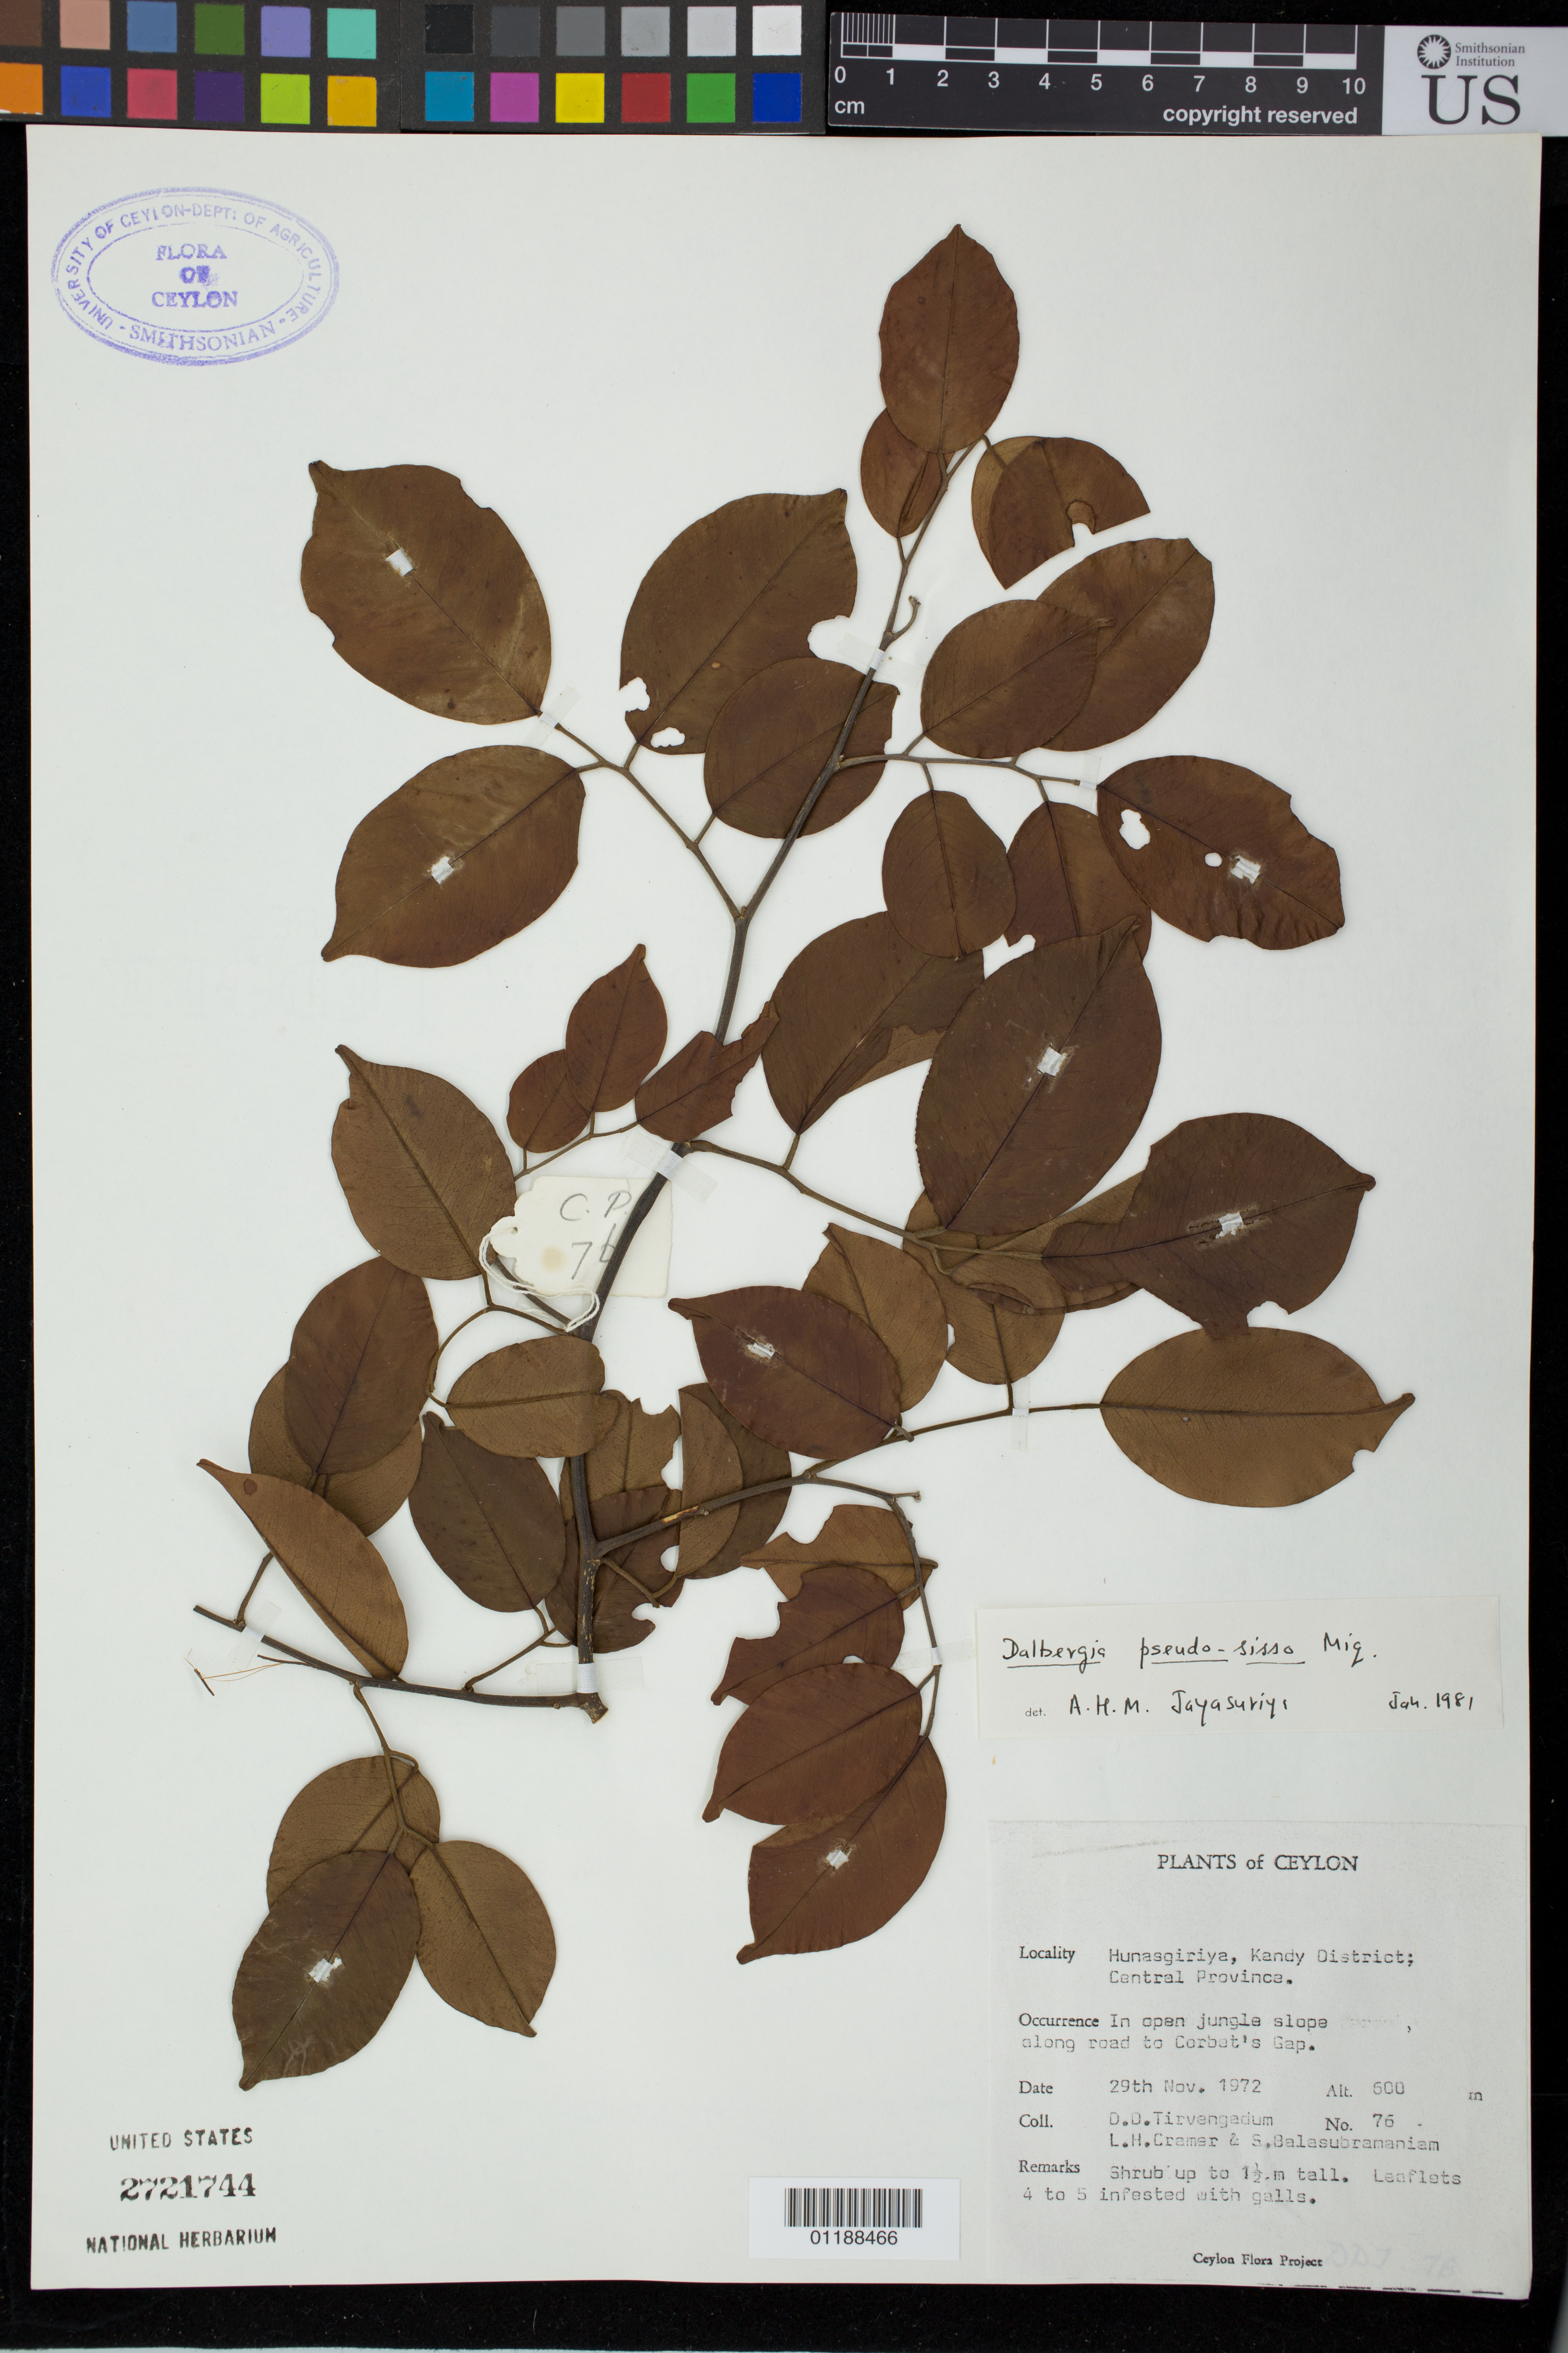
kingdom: Plantae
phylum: Tracheophyta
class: Magnoliopsida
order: Fabales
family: Fabaceae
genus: Dalbergia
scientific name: Dalbergia pseudo-sissoo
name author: Miq.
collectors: D. Tirvengadum, L. H. Cramer & S. Balasubramaniam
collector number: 76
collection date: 1972-11-29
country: Sri Lanka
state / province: Central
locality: Hunasgiriya, Kandy District. Along road to Corbet's Gap.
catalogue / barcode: US 2721744